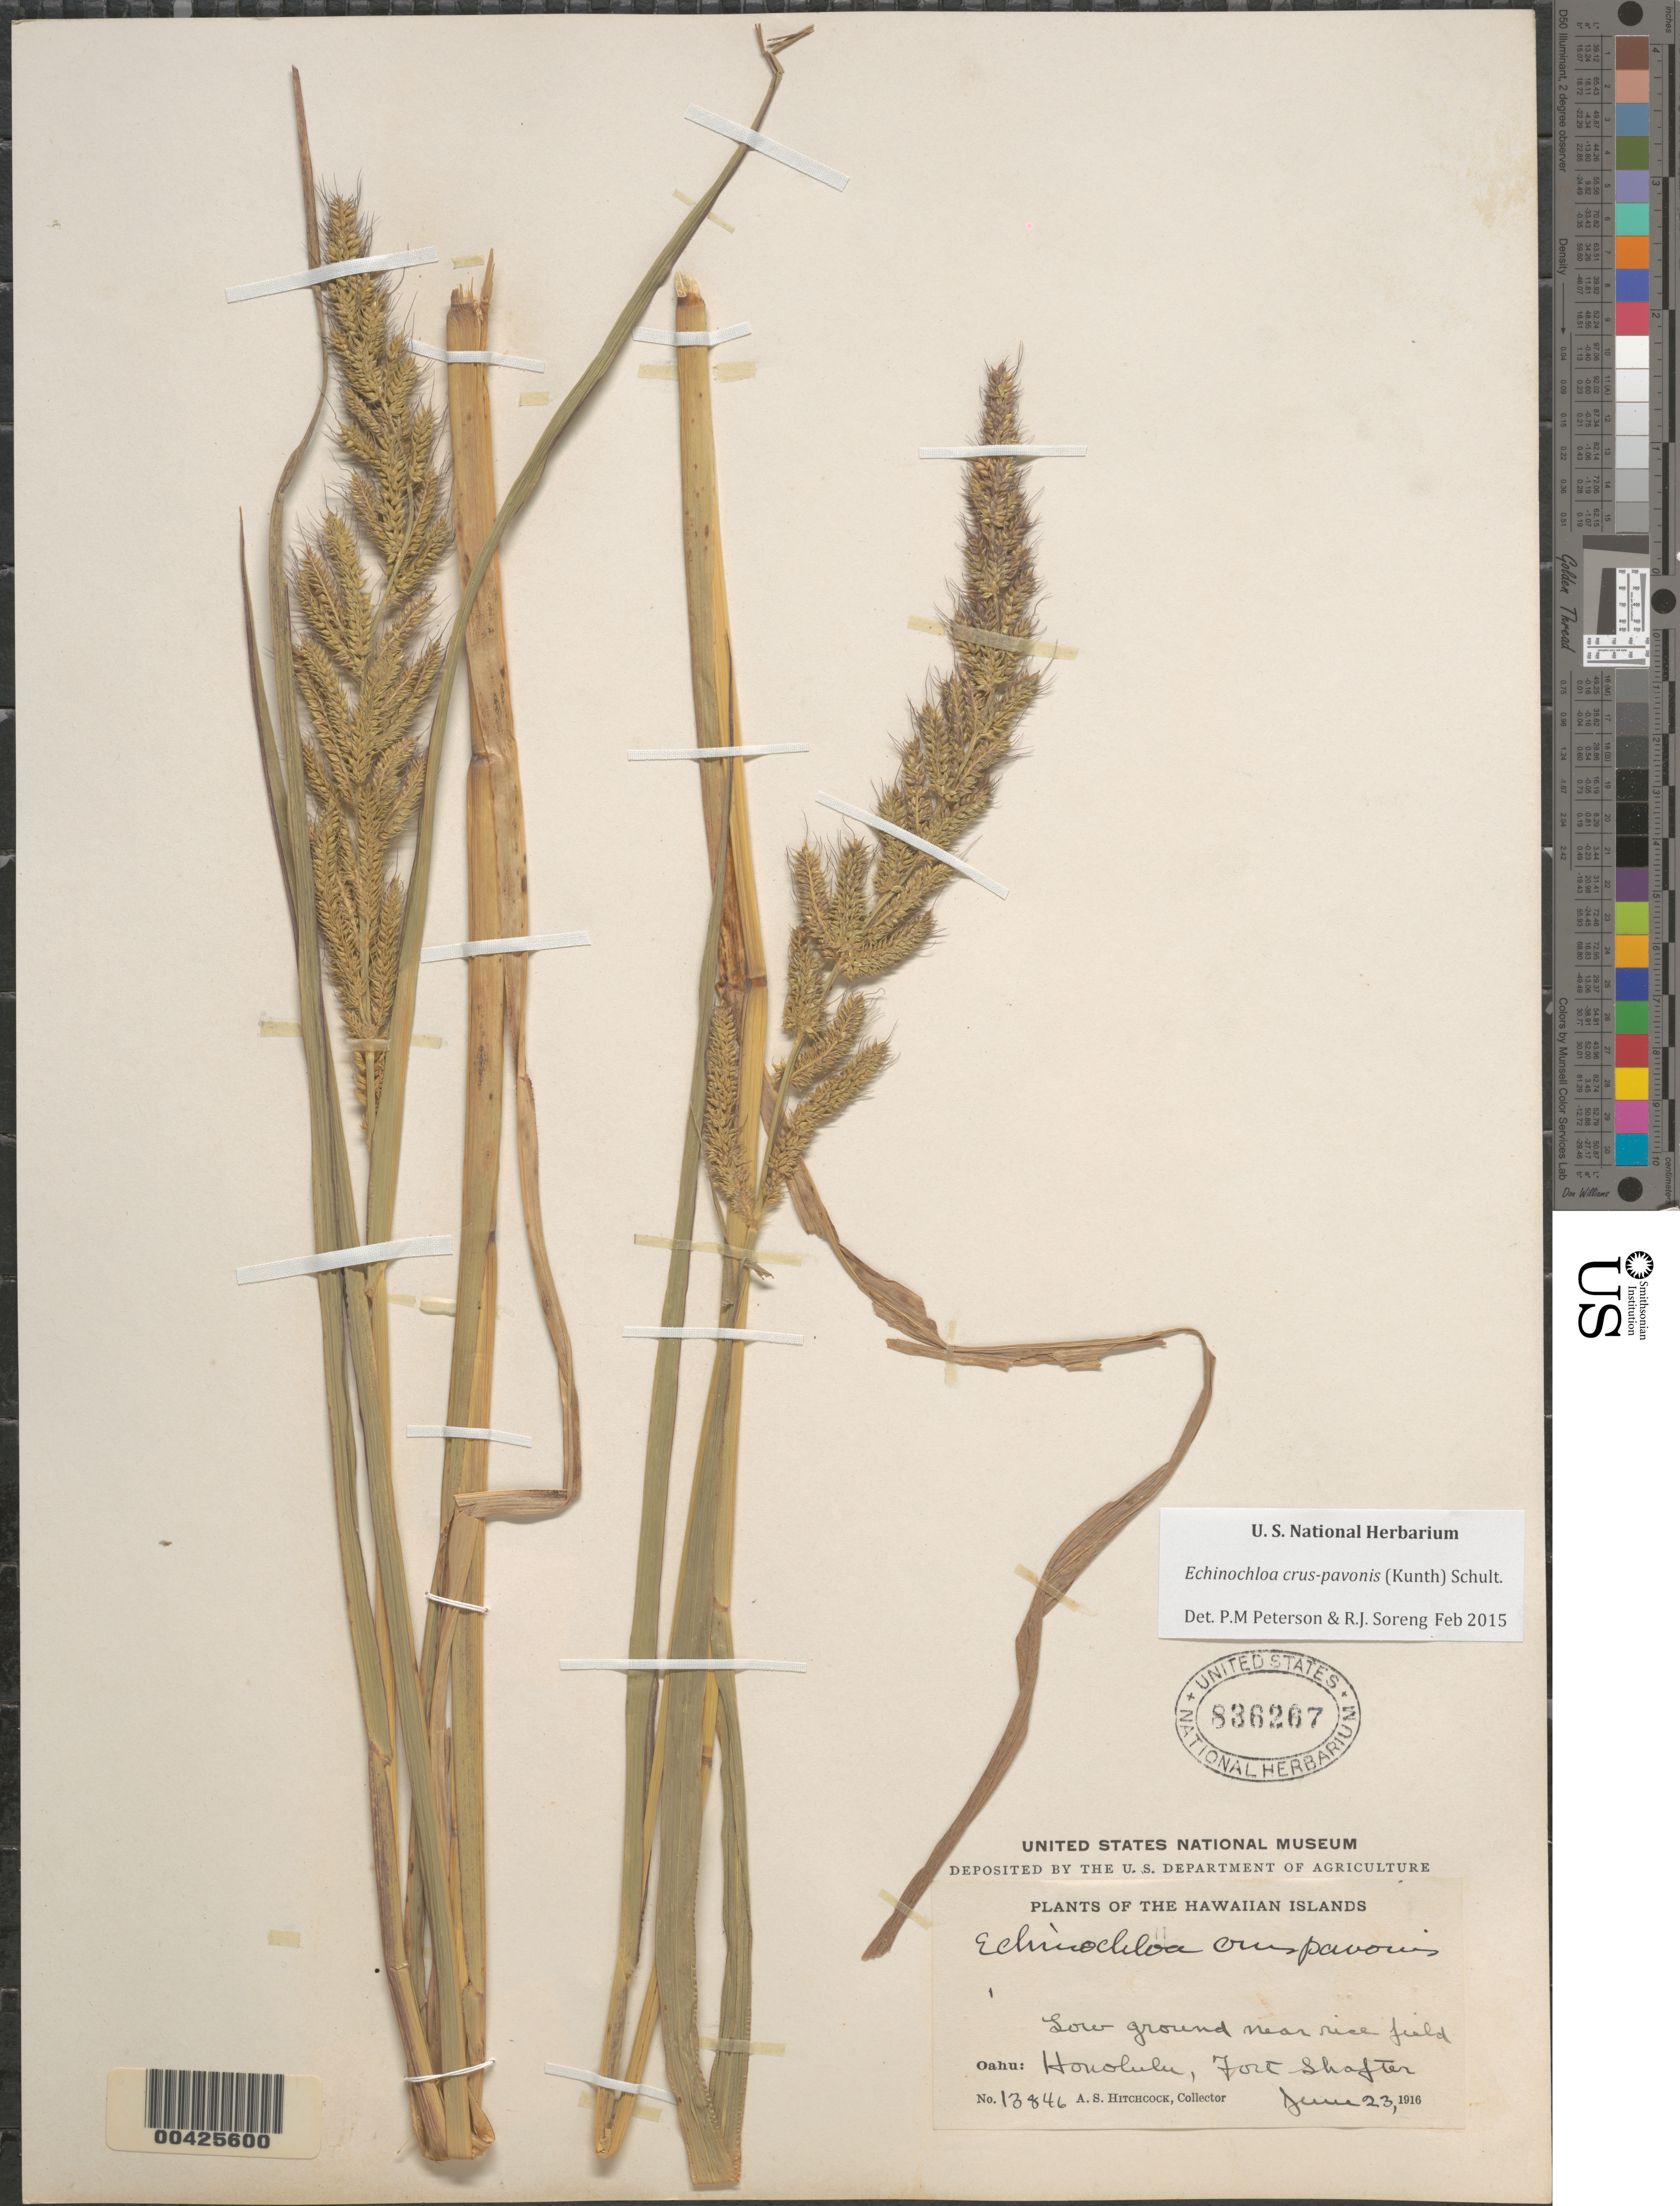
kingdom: Plantae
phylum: Tracheophyta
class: Liliopsida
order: Poales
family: Poaceae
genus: Echinochloa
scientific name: Echinochloa crus-galli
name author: (L.) P. Beauv.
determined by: Wagner, W. L., (BOT), Smithsonian Institution - National Museum of Natural History (UNITED STATES)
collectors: A. S. Hitchcock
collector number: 13846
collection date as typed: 23 Jun 1916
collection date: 1916-06-23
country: United States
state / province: Hawaii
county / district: Honolulu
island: Oahu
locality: Honolulu, Fort Shafter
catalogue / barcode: US 836267